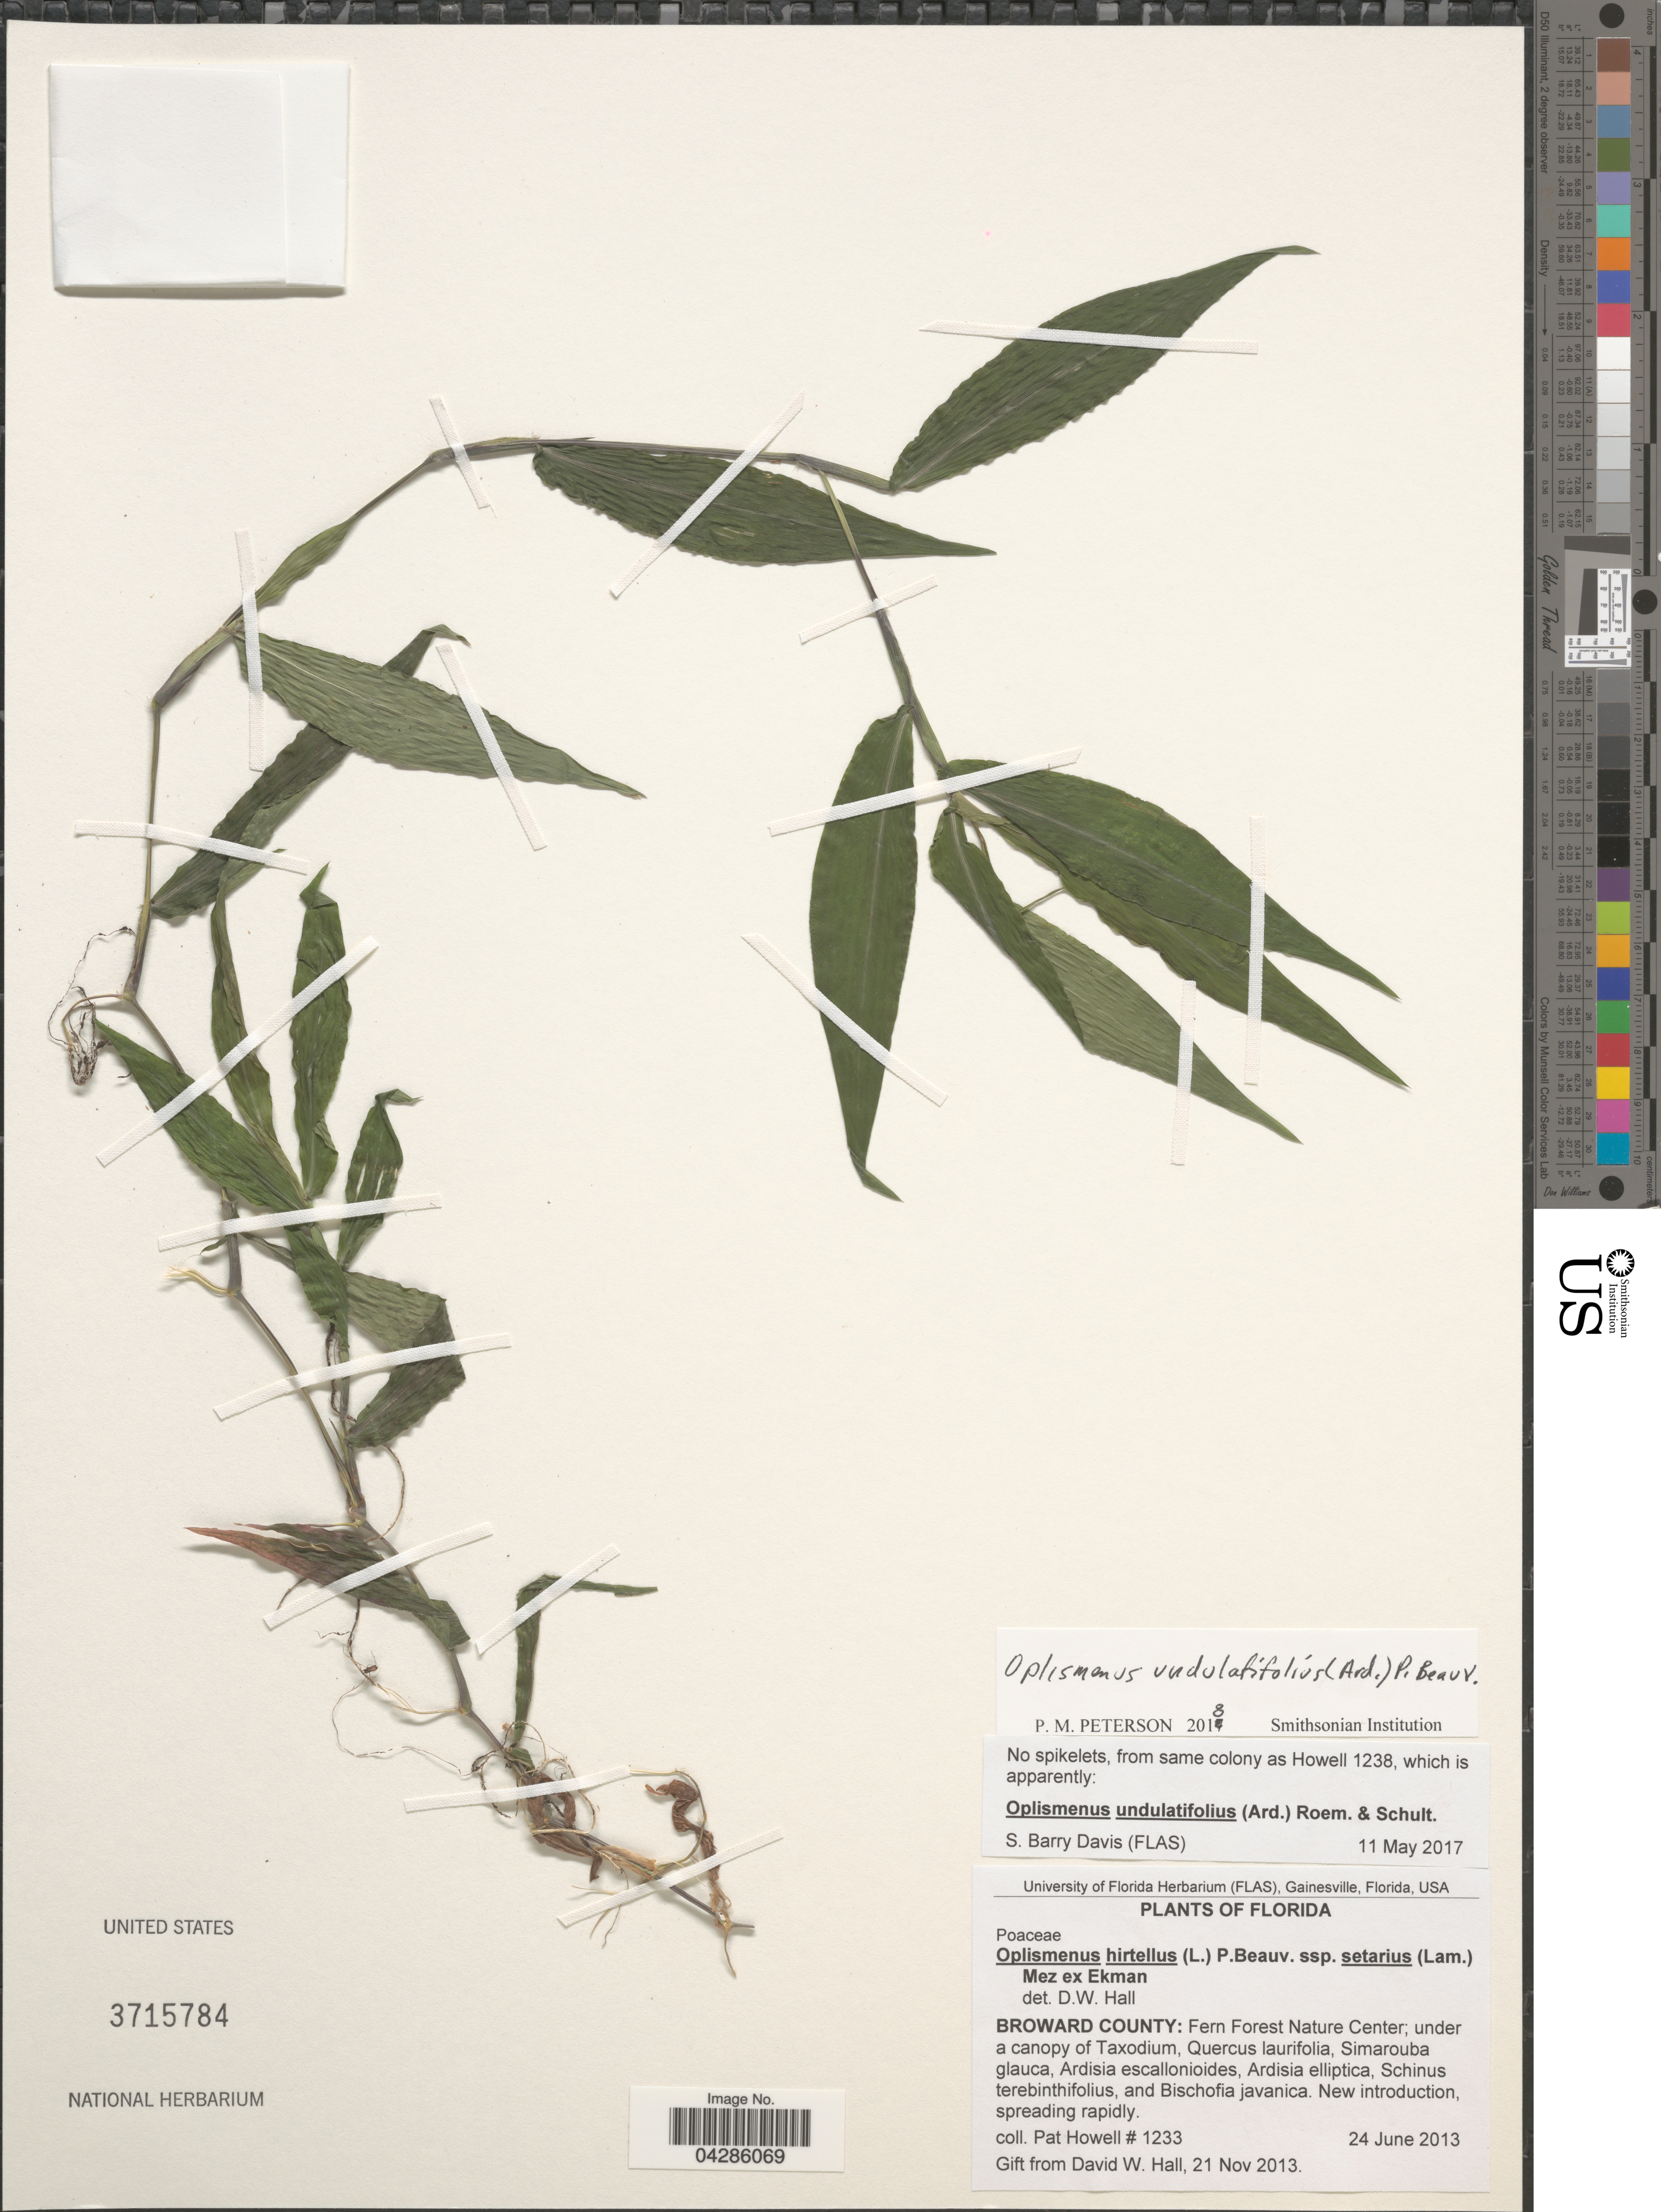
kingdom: Plantae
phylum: Tracheophyta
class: Liliopsida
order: Poales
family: Poaceae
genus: Oplismenus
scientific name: Oplismenus undulatifolius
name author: (Ard.) P. Beauv.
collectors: P. Howell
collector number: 1233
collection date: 2013-06-24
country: United States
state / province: Florida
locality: Broward County: Fern Forest Nature Center.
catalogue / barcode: US 3715784